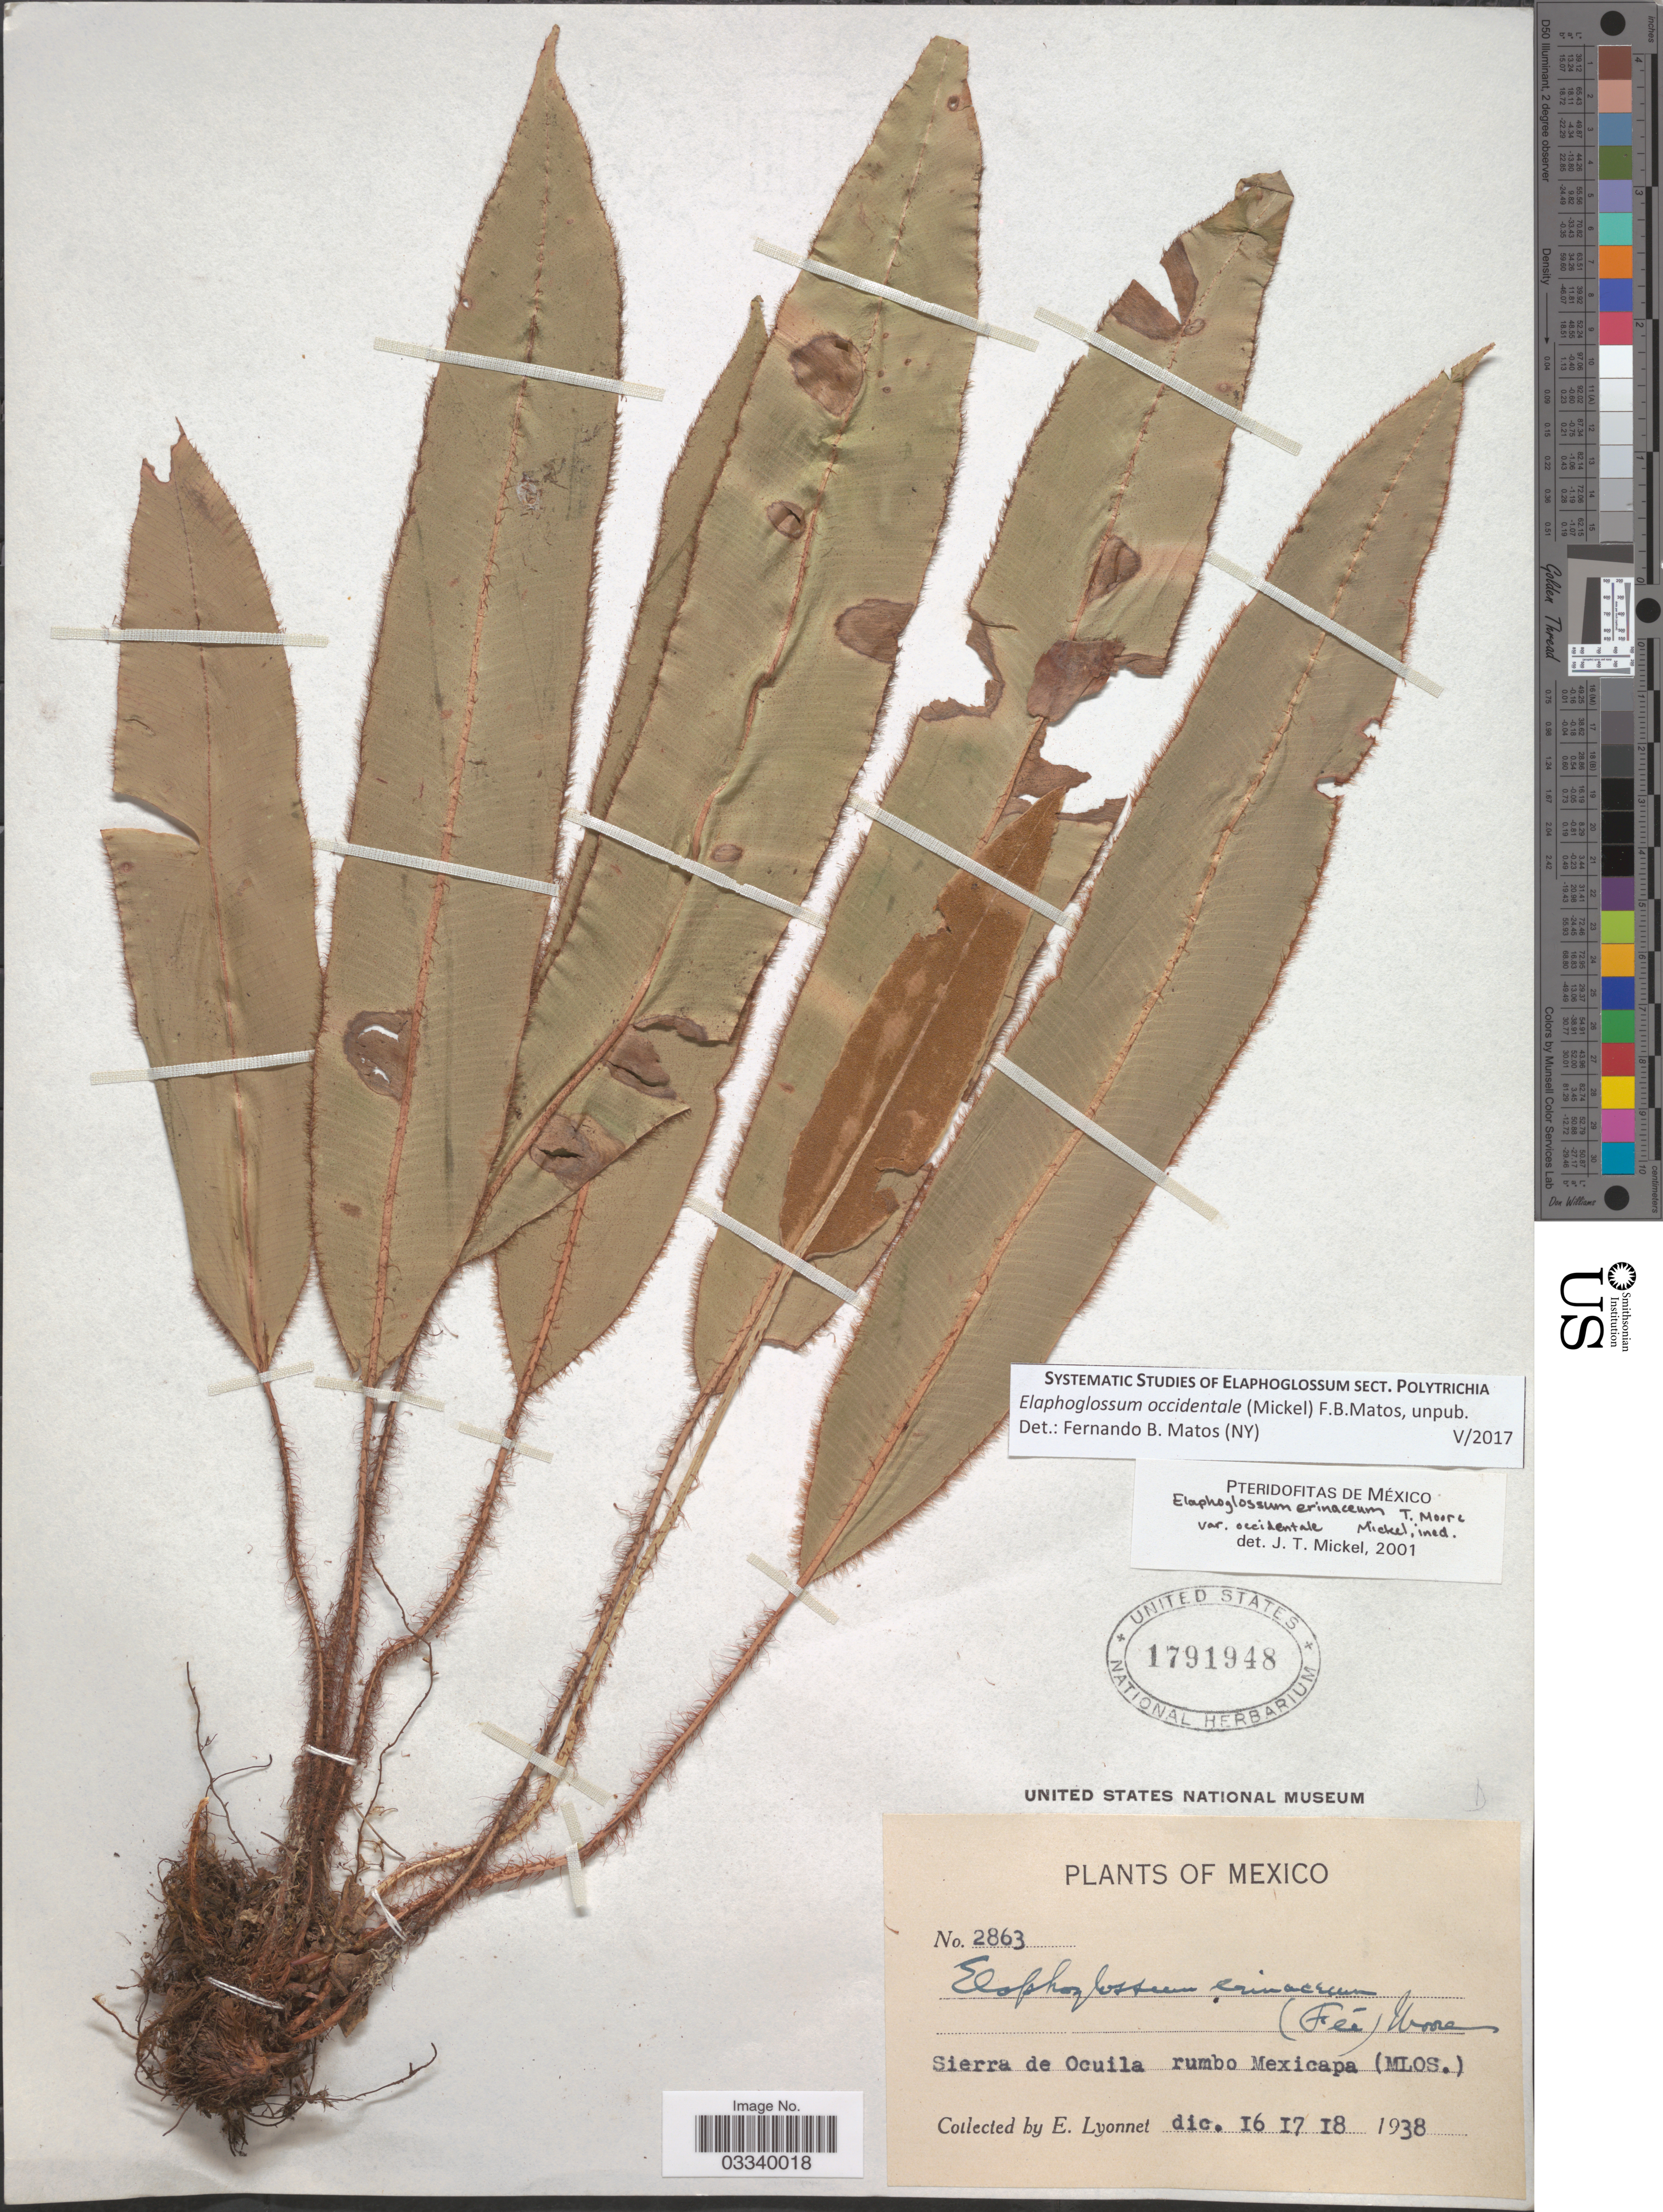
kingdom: Plantae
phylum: Tracheophyta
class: Polypodiopsida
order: Polypodiales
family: Dryopteridaceae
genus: Elaphoglossum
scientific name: Elaphoglossum occidentale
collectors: E. Lyonnet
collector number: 2863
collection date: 1938-12-16/1938-12-18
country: Mexico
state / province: Morelos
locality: Sierra de Ocuila rumbo Mexicapa.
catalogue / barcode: US 1791948